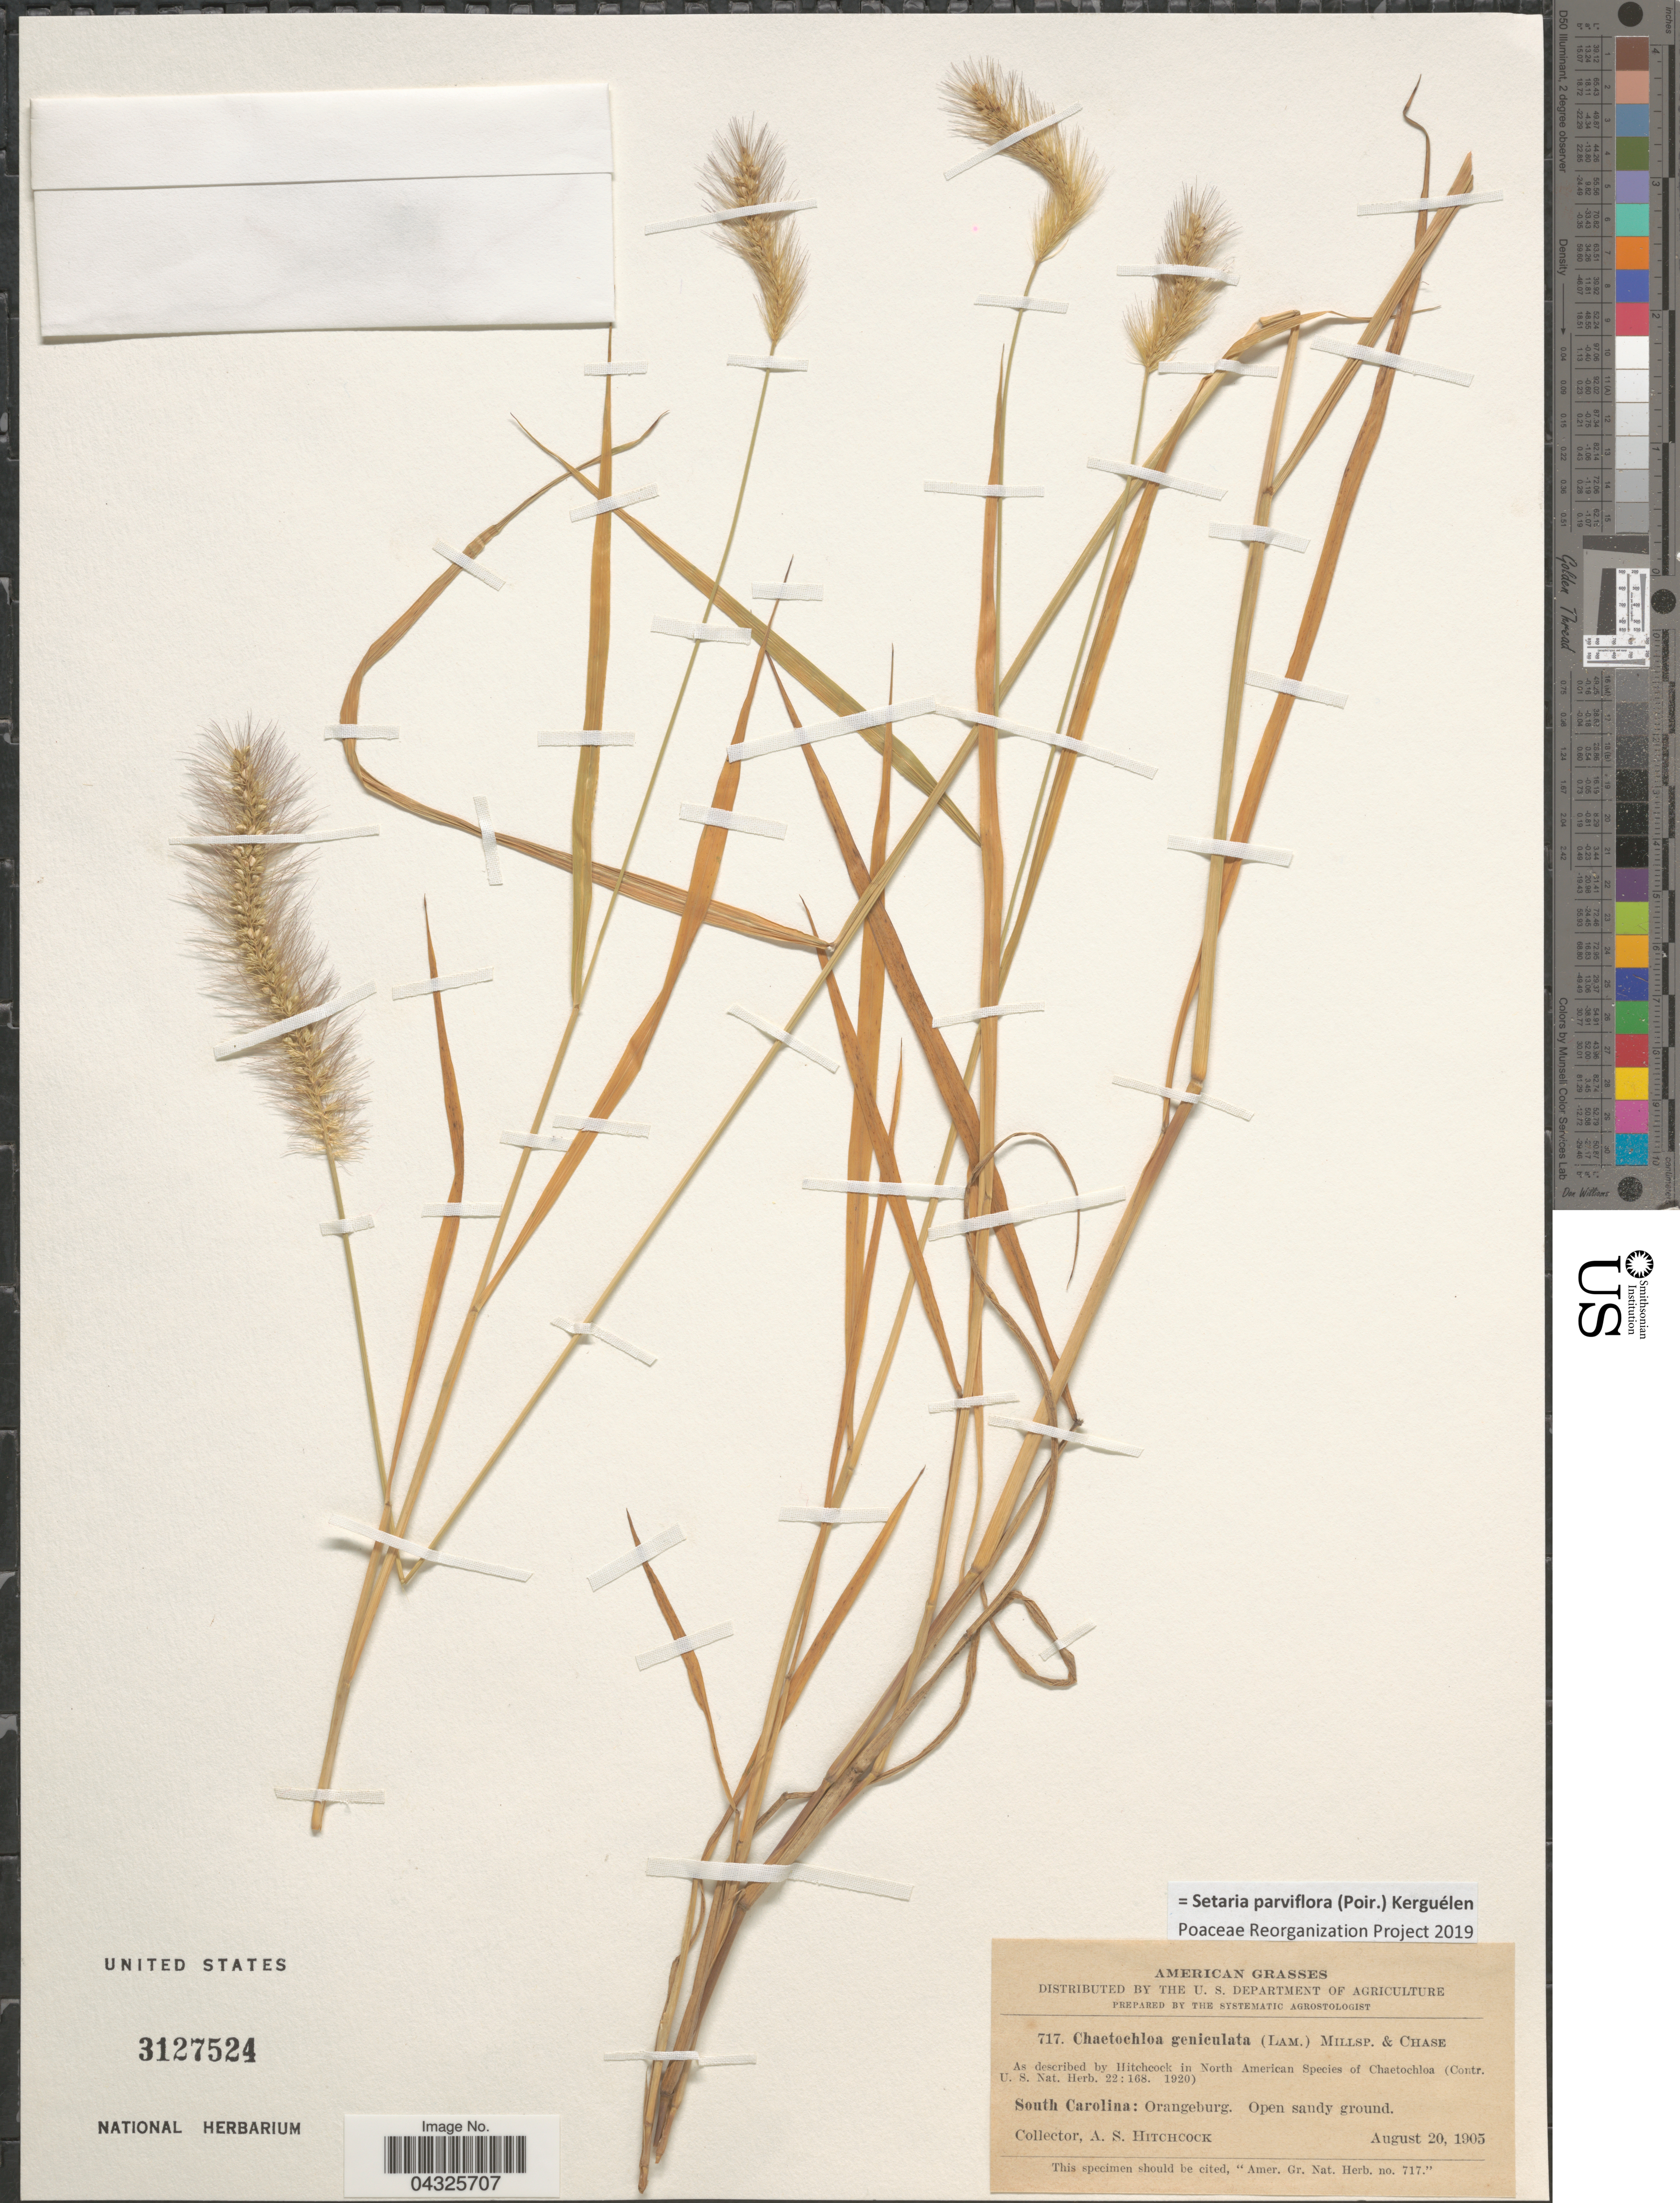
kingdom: Plantae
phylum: Tracheophyta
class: Liliopsida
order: Poales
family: Poaceae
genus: Setaria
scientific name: Setaria parviflora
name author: (Poir.) Kerguélen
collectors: A. S. Hitchcock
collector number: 717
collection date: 1905-08-20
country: United States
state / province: South Carolina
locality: Orangeburg.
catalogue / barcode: US 3127524